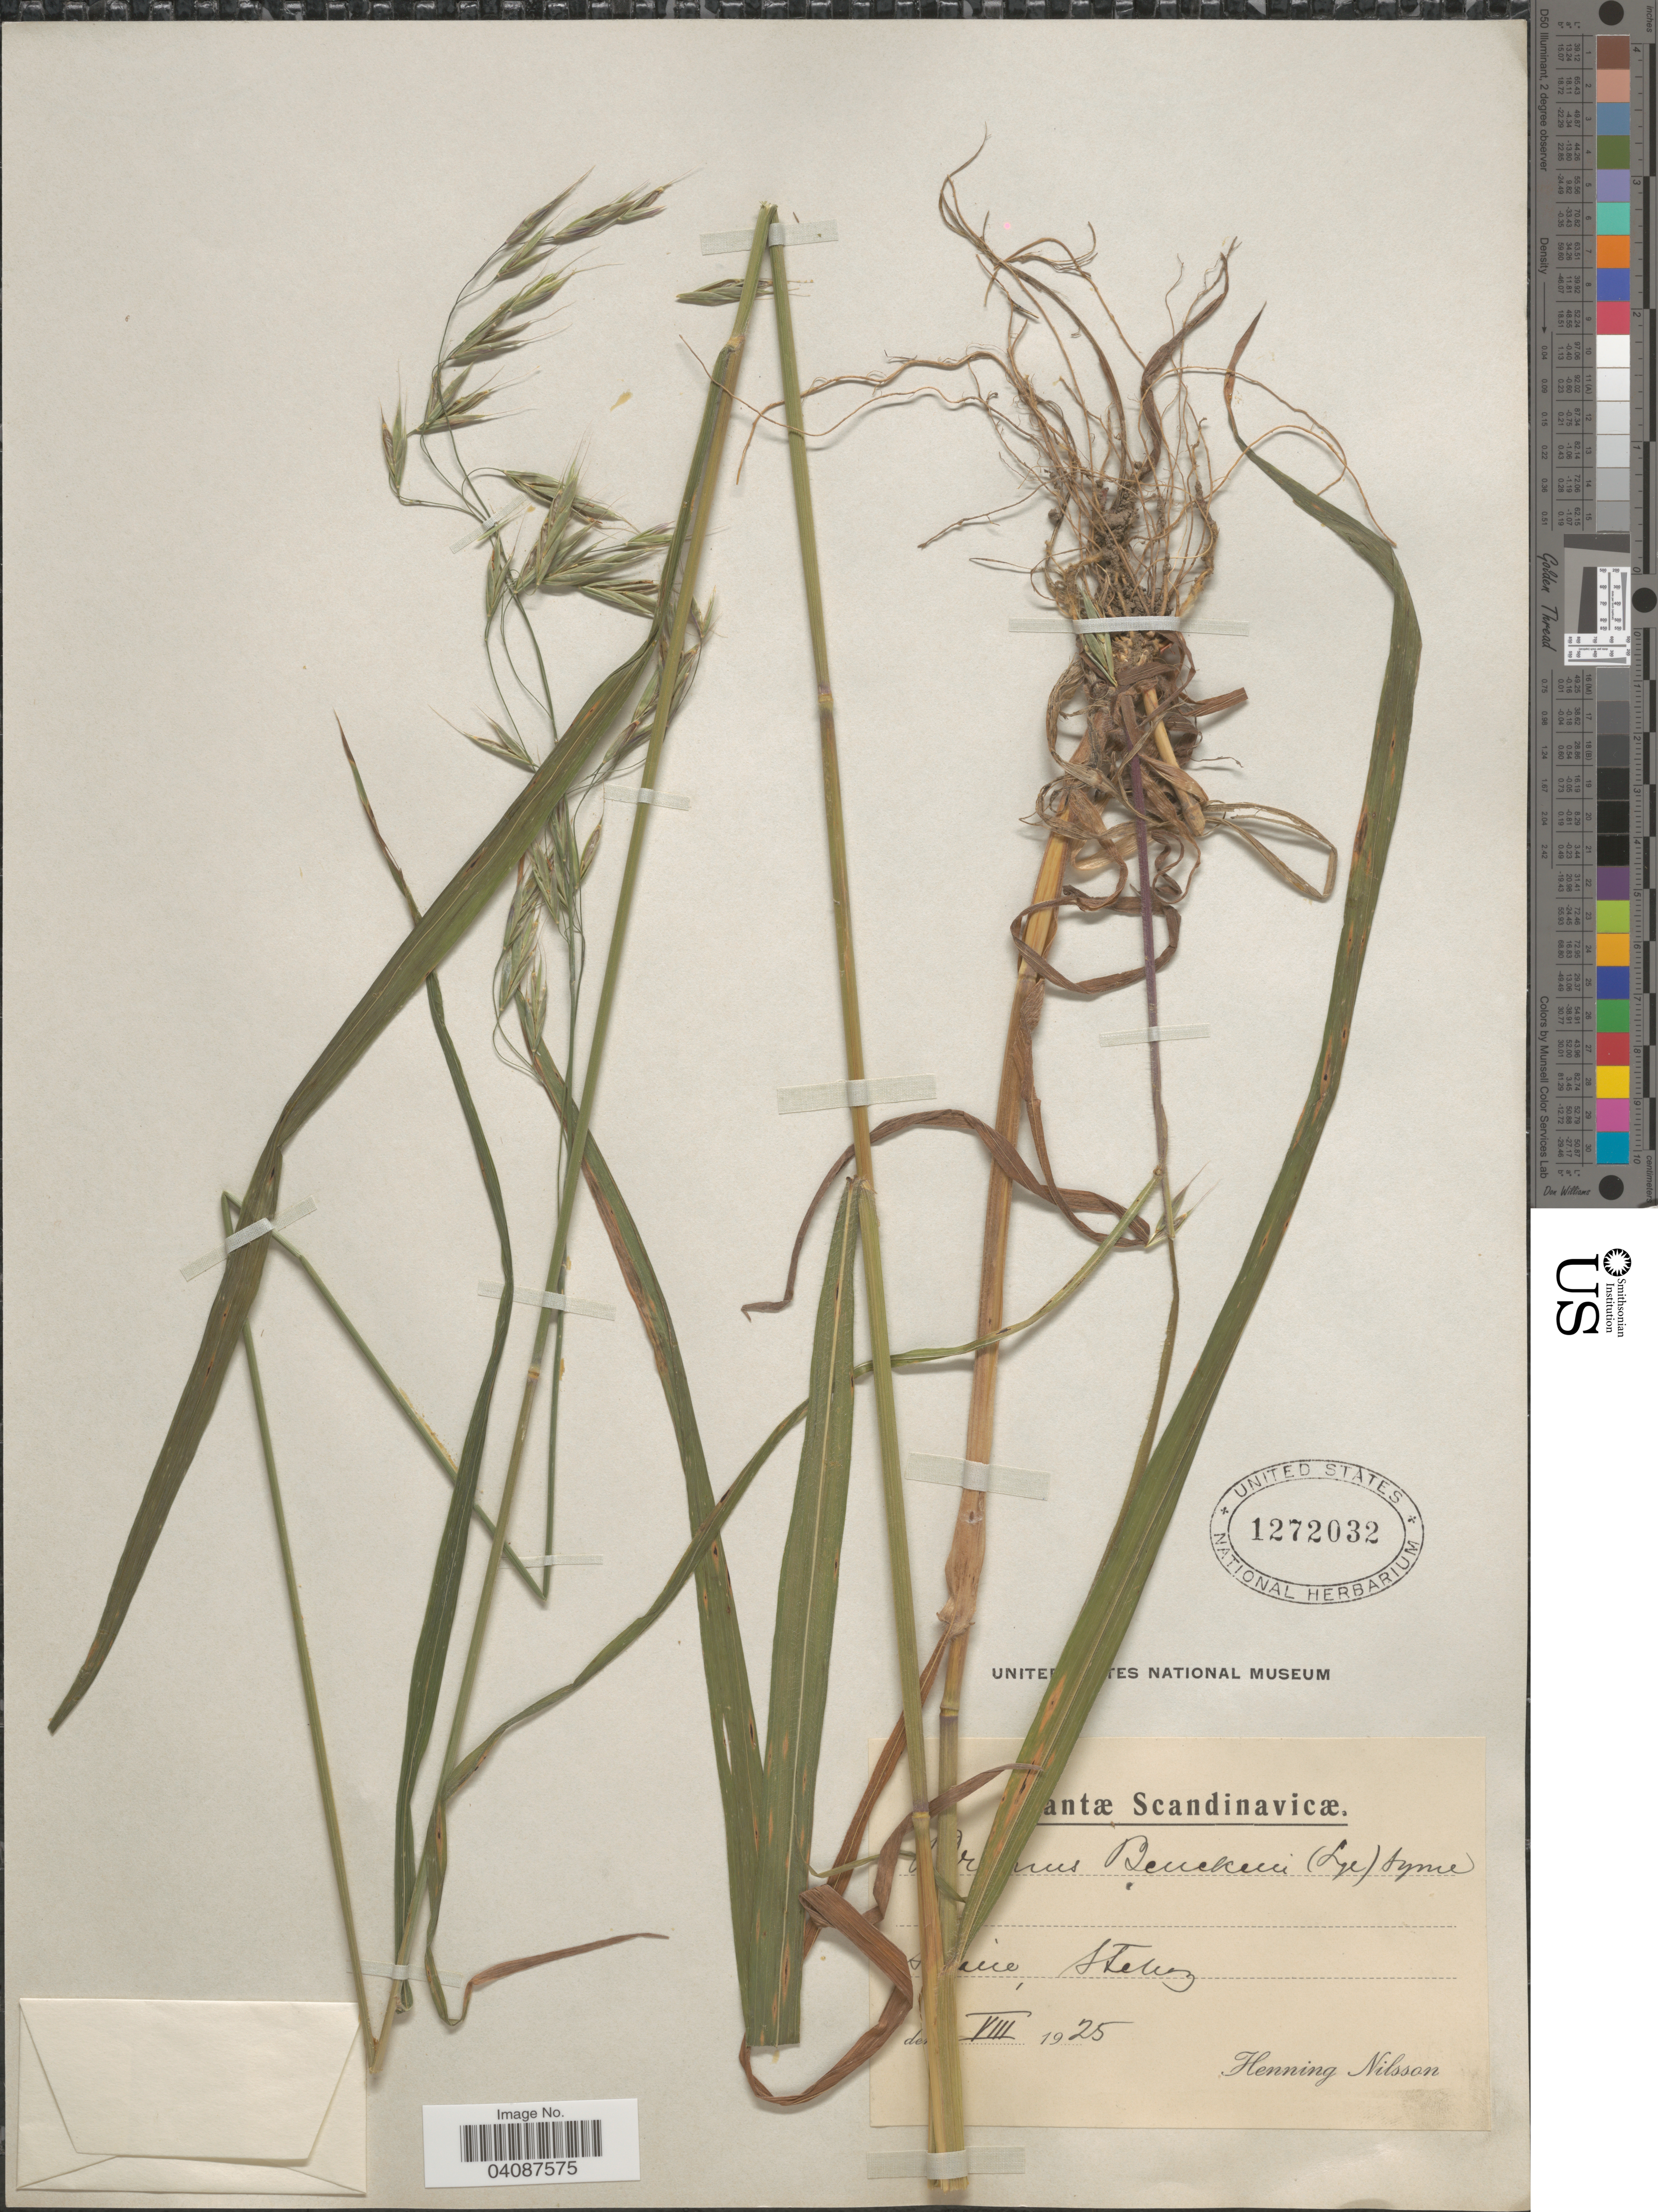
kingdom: Plantae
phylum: Tracheophyta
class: Liliopsida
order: Poales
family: Poaceae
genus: Bromus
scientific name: Bromus benekenii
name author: (Lange) Trimen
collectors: H. Nilsson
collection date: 1925-08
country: Sweden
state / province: Skåne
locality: Scandinavicæ. Skane, Steling [interpreted].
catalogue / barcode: US 1272032